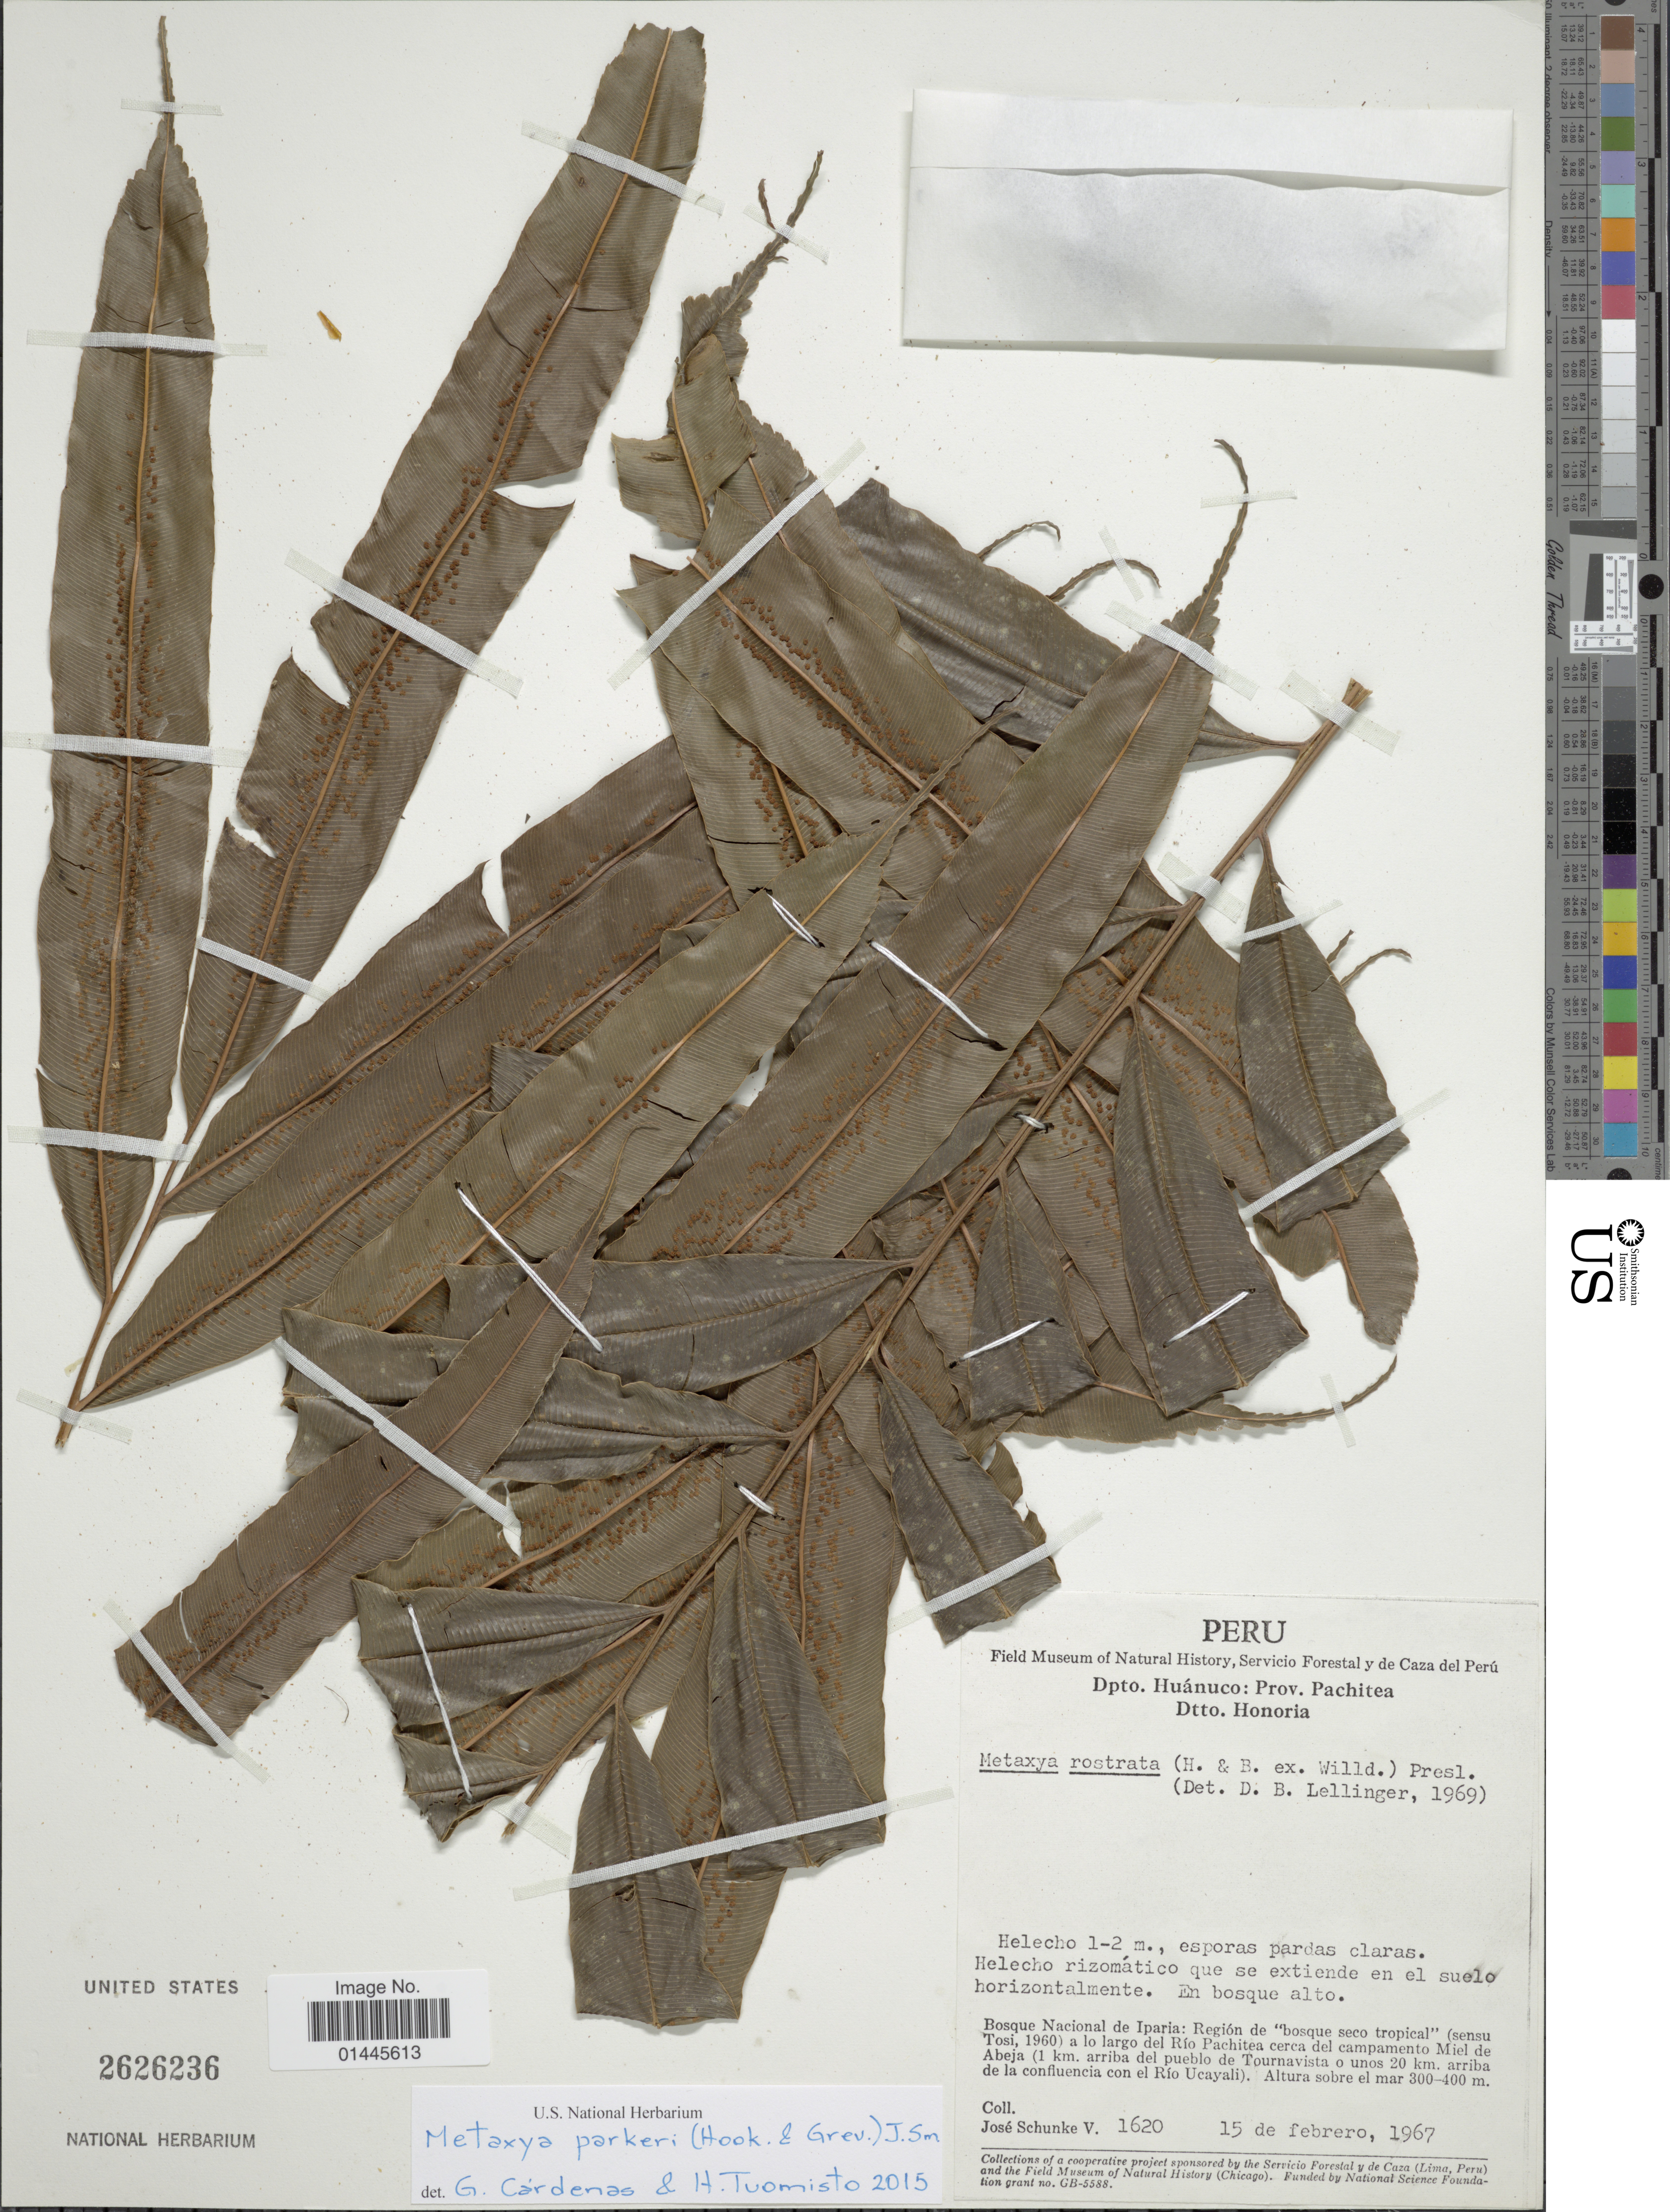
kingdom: Plantae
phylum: Tracheophyta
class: Polypodiopsida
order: Cyatheales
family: Metaxyaceae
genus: Metaxya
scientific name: Metaxya parkeri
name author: (Hook. & Grev.) J. Sm.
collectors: J. Schunke Vigo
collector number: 1620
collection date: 1967-02-15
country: Peru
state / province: Huánuco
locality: Prov. Pachitea, Dtto. Honoria, Bosque Nacional de Iparia: Region de "bosque seco tropical"(sensu Tosi, 1960) a lo largo del Rio Pachitea cerca del campamento Miel de Abeja (1 km. arriba del pueblo de Tournavista o unos 20 km. arriba de la confluencia con el Rio Ucayali).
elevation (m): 300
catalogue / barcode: US 2626236